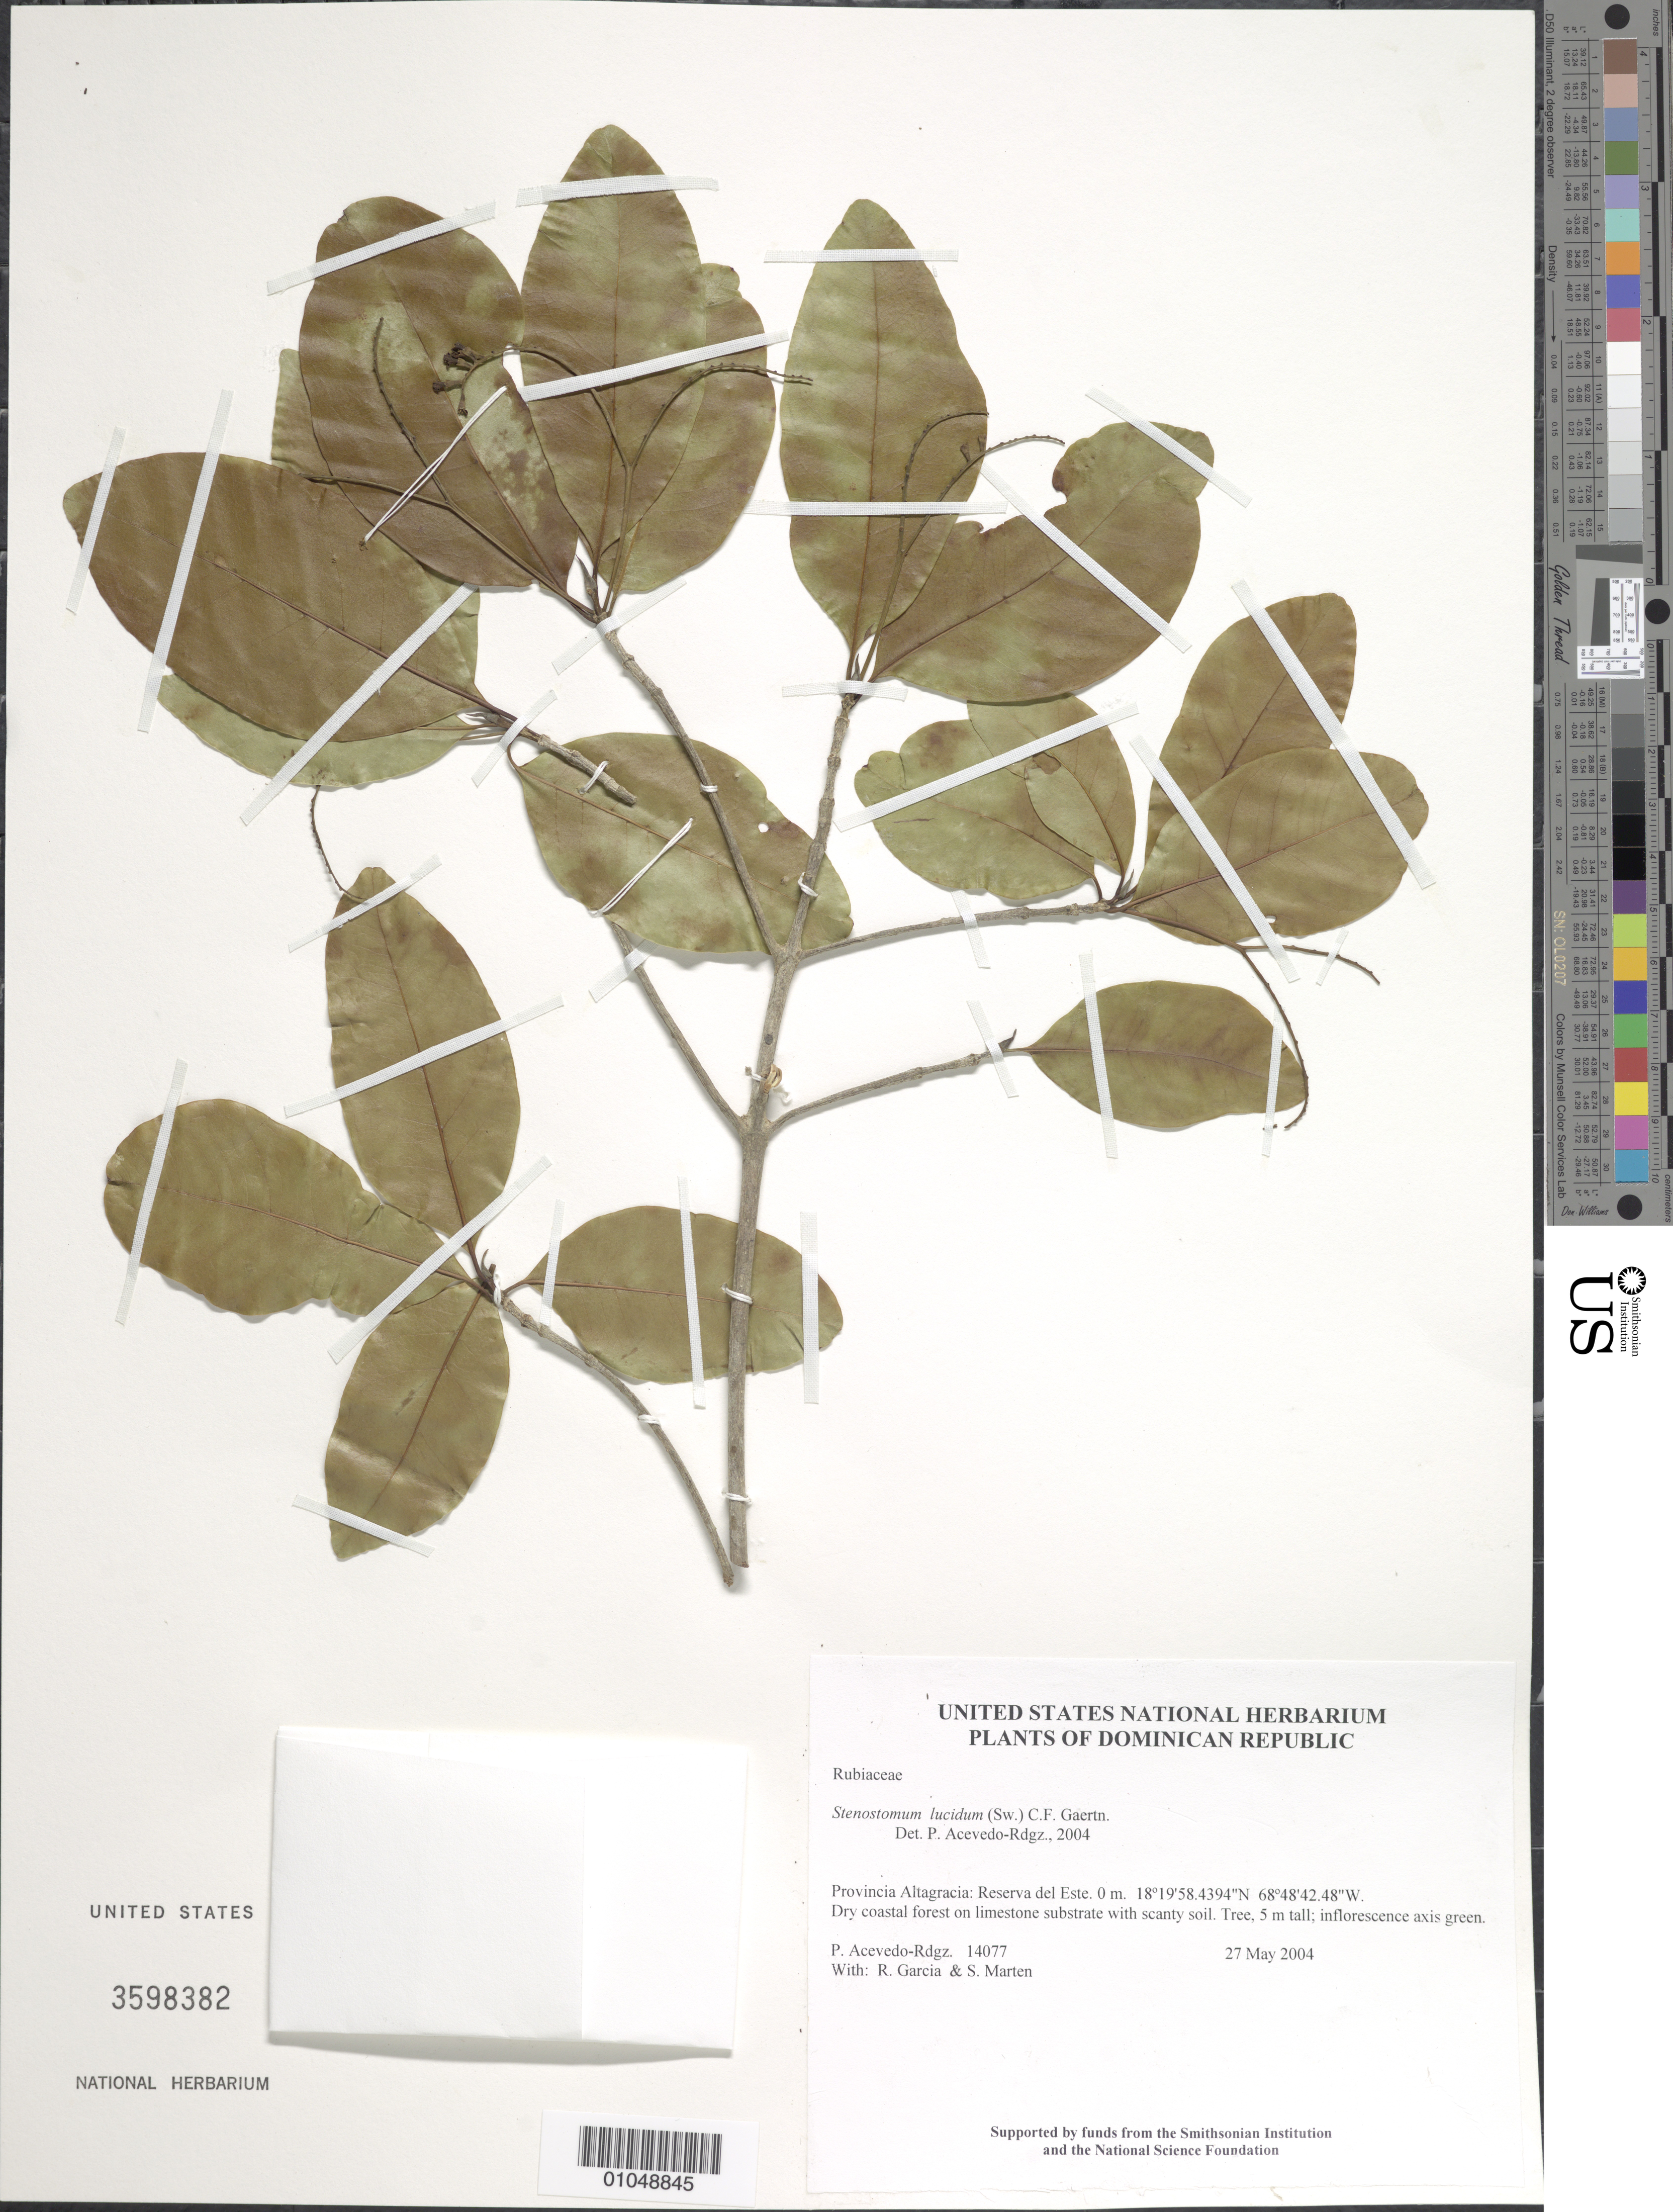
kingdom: Plantae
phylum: Tracheophyta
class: Magnoliopsida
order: Gentianales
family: Rubiaceae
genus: Stenostomum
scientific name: Stenostomum lucidum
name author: (Sw.) C.F. Gaertn.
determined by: Acevedo-Rodríguez, P., (BOT), Smithsonian Institution - National Museum of Natural History (UNITED STATES)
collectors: P. Acevedo-Rodr., R. G. García & S. Marten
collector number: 14077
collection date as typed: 27 May 2004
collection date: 2004-05-27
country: Dominican Republic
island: Hispaniola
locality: Provincia Altagracia: Reserva del Este.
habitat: Dry coastal forest on limestone substrate with scanty soil.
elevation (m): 0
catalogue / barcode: US 3598382